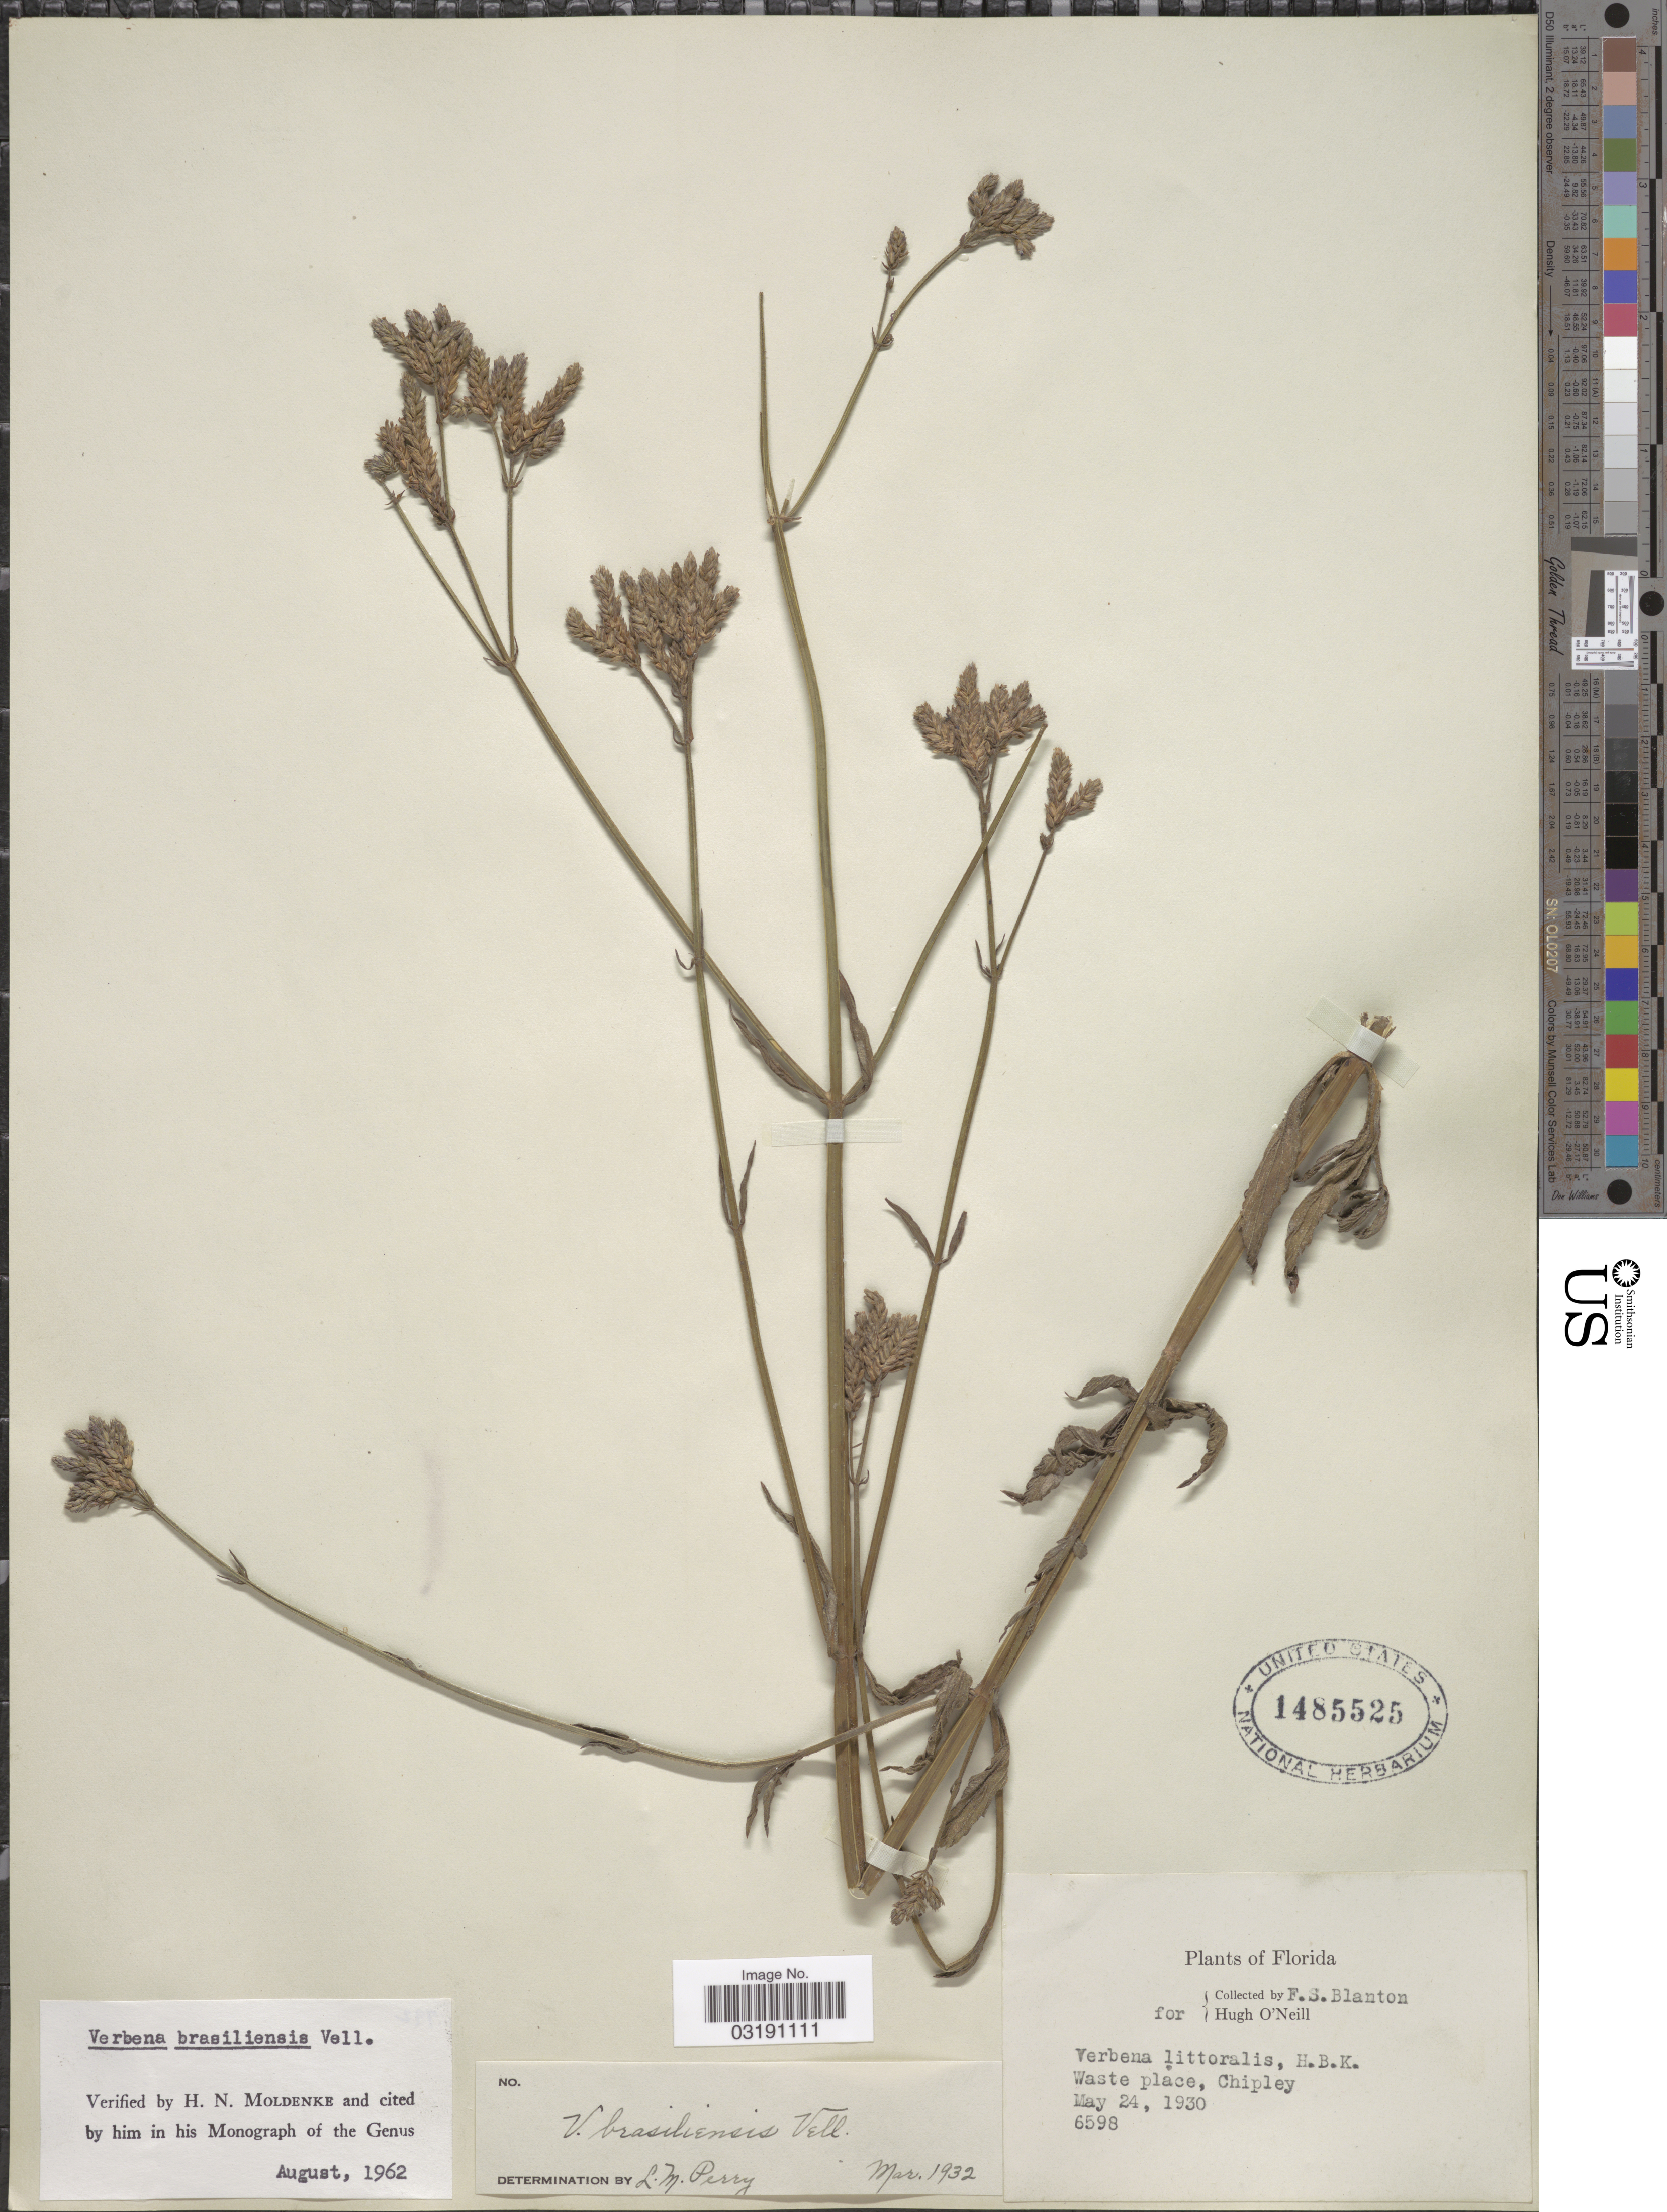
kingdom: Plantae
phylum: Tracheophyta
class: Magnoliopsida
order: Lamiales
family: Verbenaceae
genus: Verbena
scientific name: Verbena brasiliensis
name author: Vell.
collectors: F. S. Blanton & H. O'Neill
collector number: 6598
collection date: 1930-05-24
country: United States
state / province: Florida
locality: Waste place, Chipley.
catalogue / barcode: US 1485525